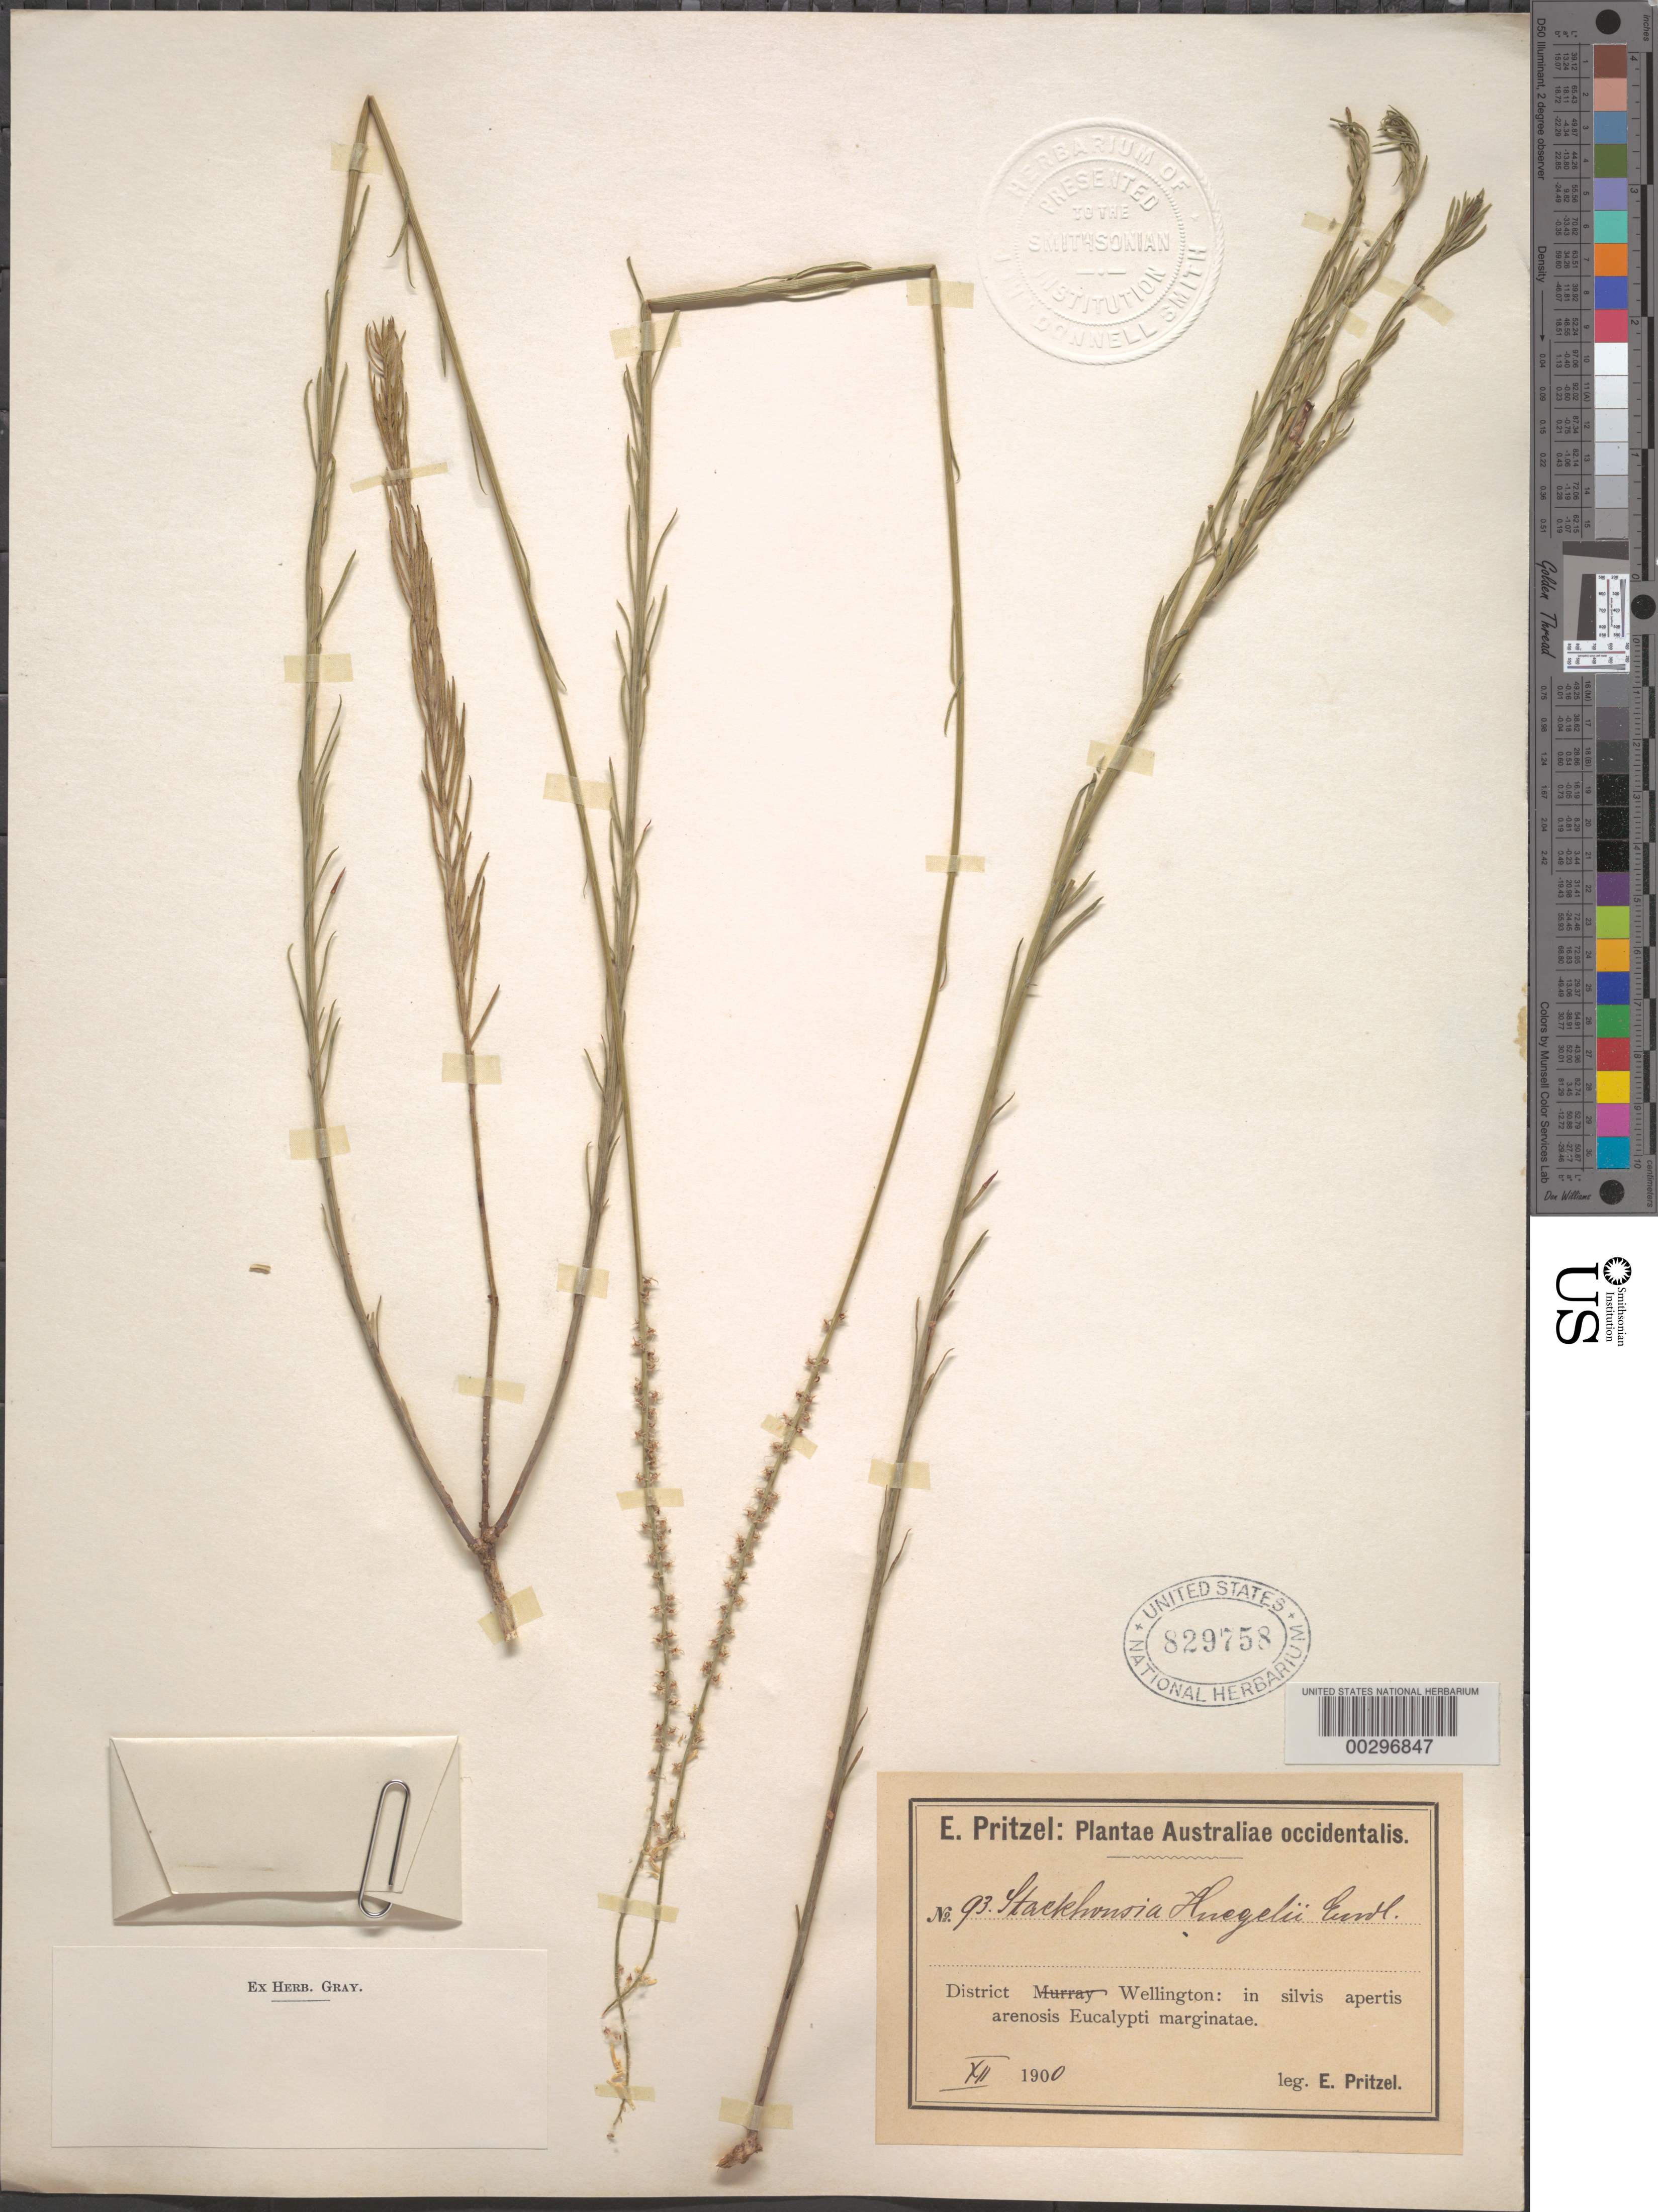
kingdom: Plantae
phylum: Tracheophyta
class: Magnoliopsida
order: Celastrales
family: Celastraceae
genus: Stackhousia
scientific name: Stackhousia huegelii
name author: Endl.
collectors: E. G. Pritzel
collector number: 93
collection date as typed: Dec 1900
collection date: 1900-12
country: Australia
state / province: Western Australia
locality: Wellington dist.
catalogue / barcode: US 829758